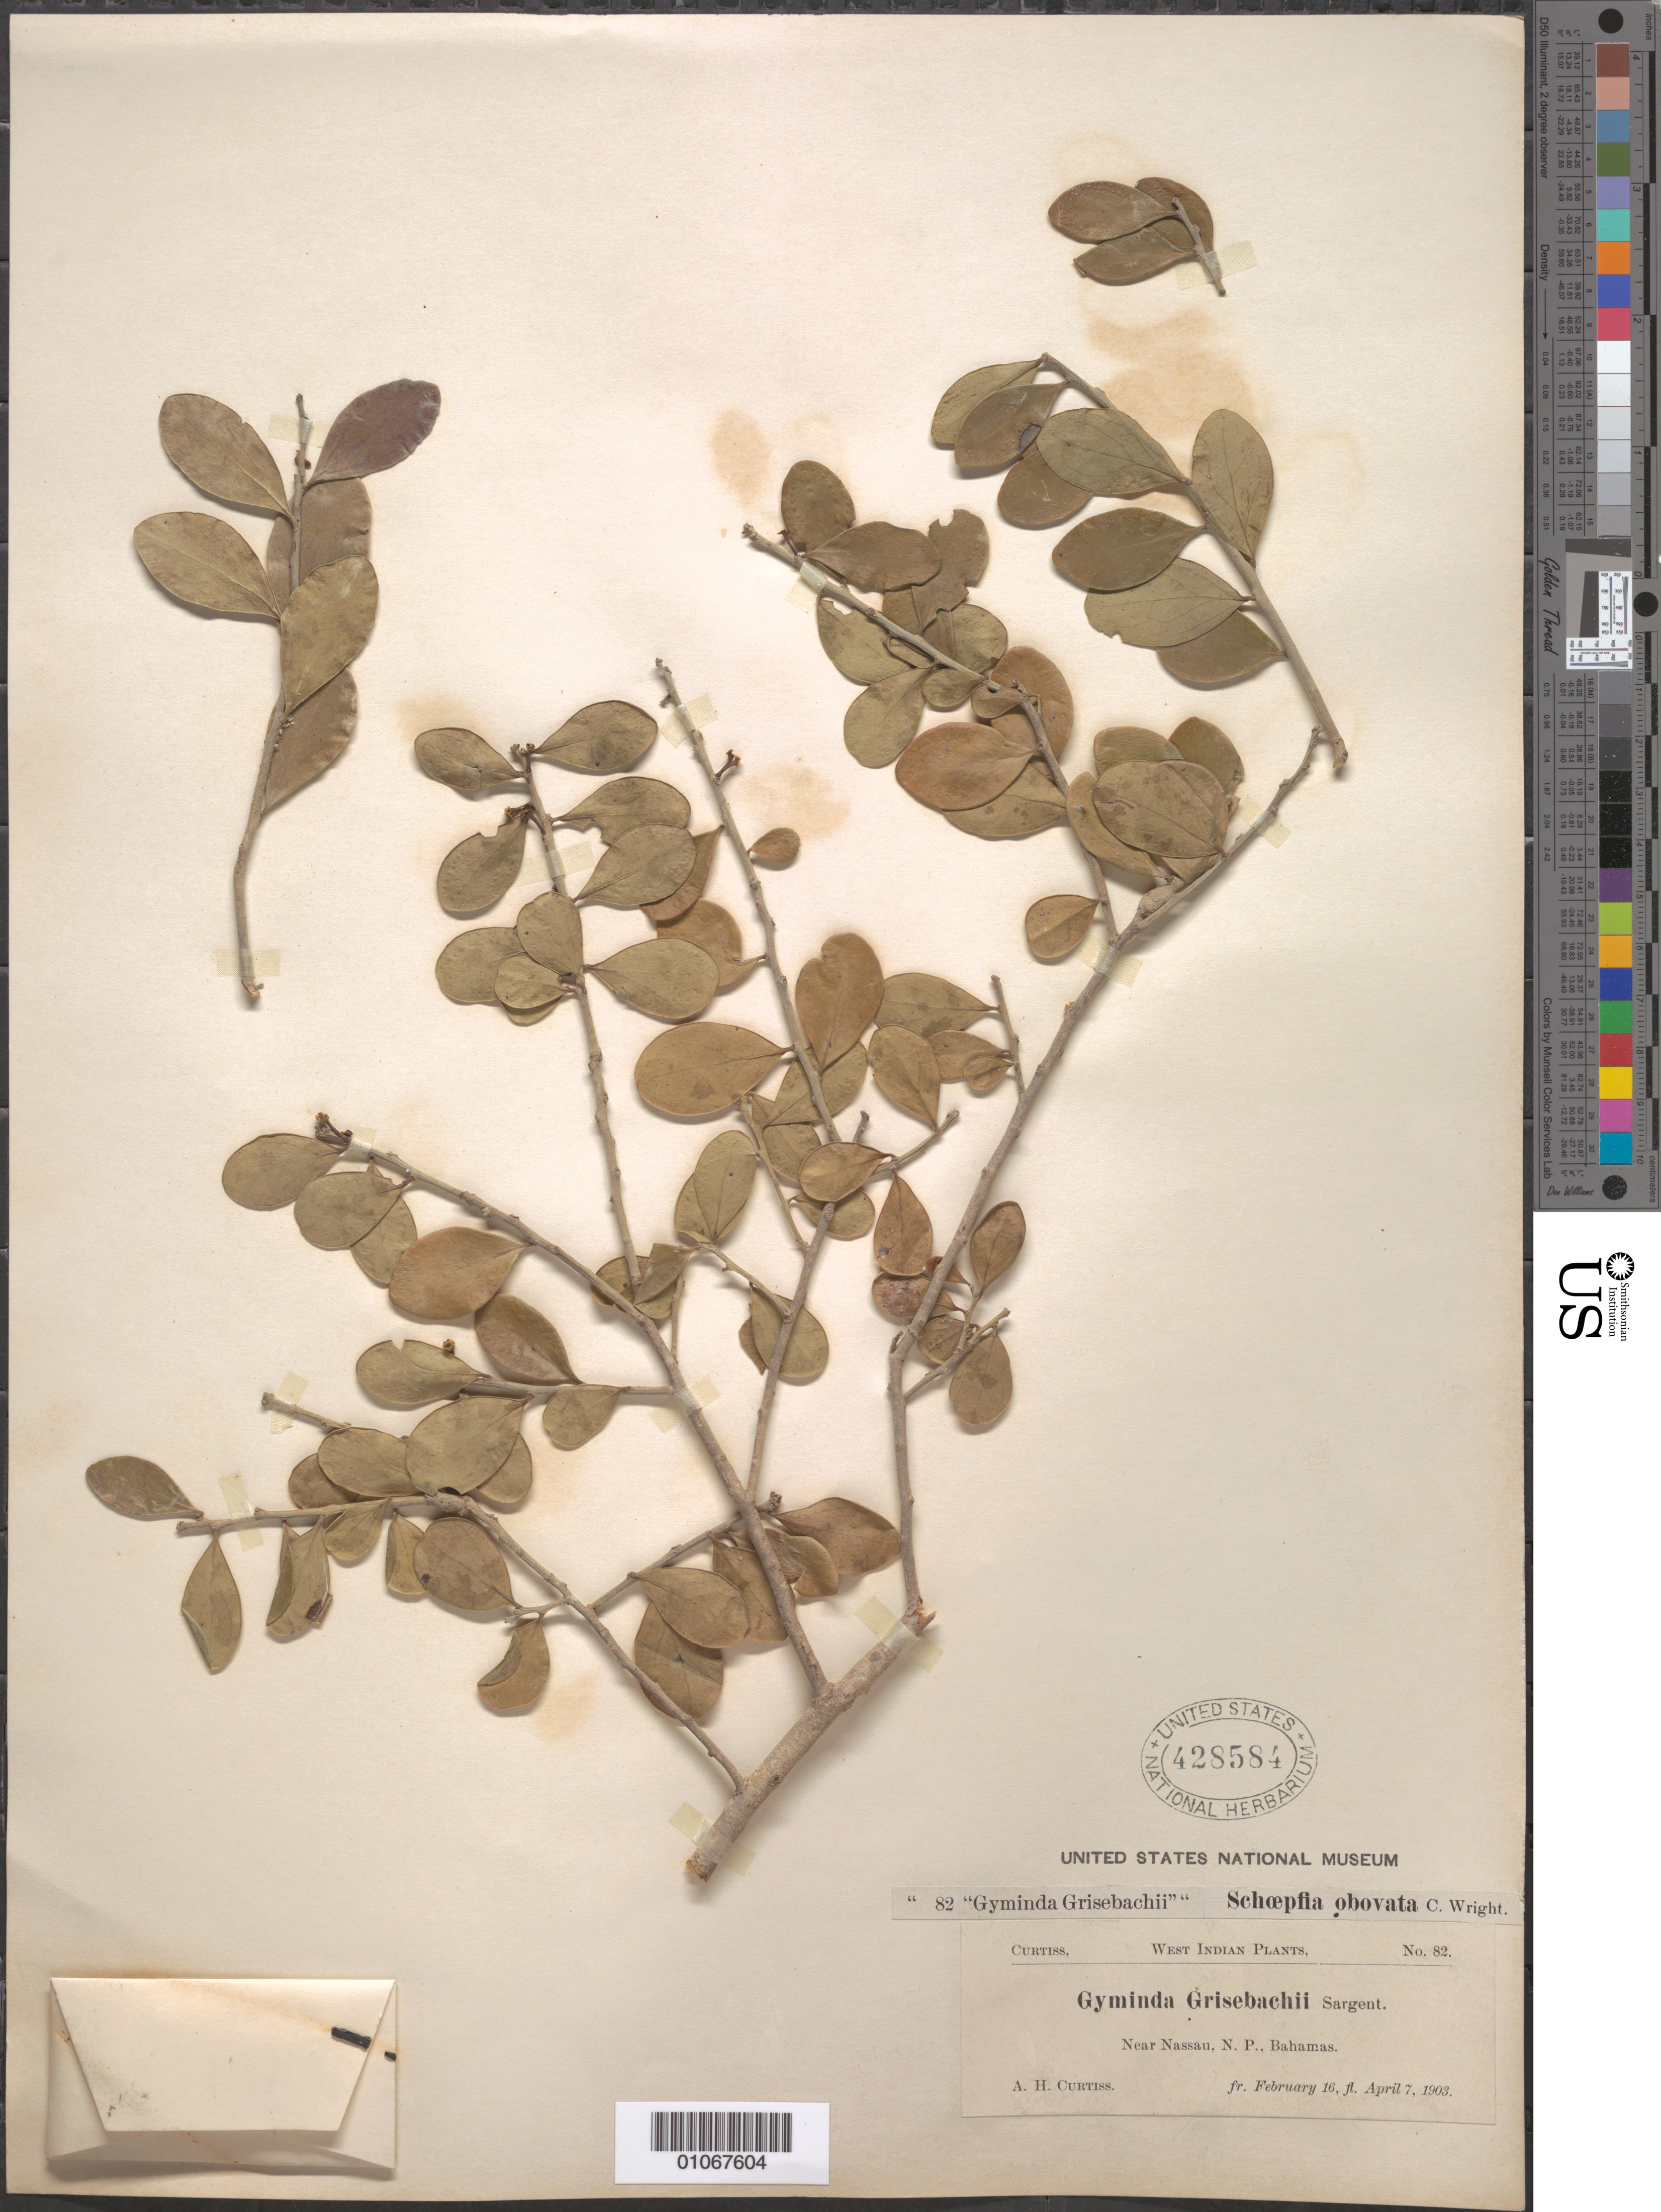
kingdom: Plantae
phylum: Tracheophyta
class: Magnoliopsida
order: Celastrales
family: Celastraceae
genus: Gyminda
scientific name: Gyminda grisebachii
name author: Sarg.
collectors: A. H. Curtiss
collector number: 82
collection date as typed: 16 Feb 1903 to 07 Apr 1903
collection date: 1903-02-16/1903-04-07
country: Bahamas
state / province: New Providence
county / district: Nassau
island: New Providence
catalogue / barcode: US 428584